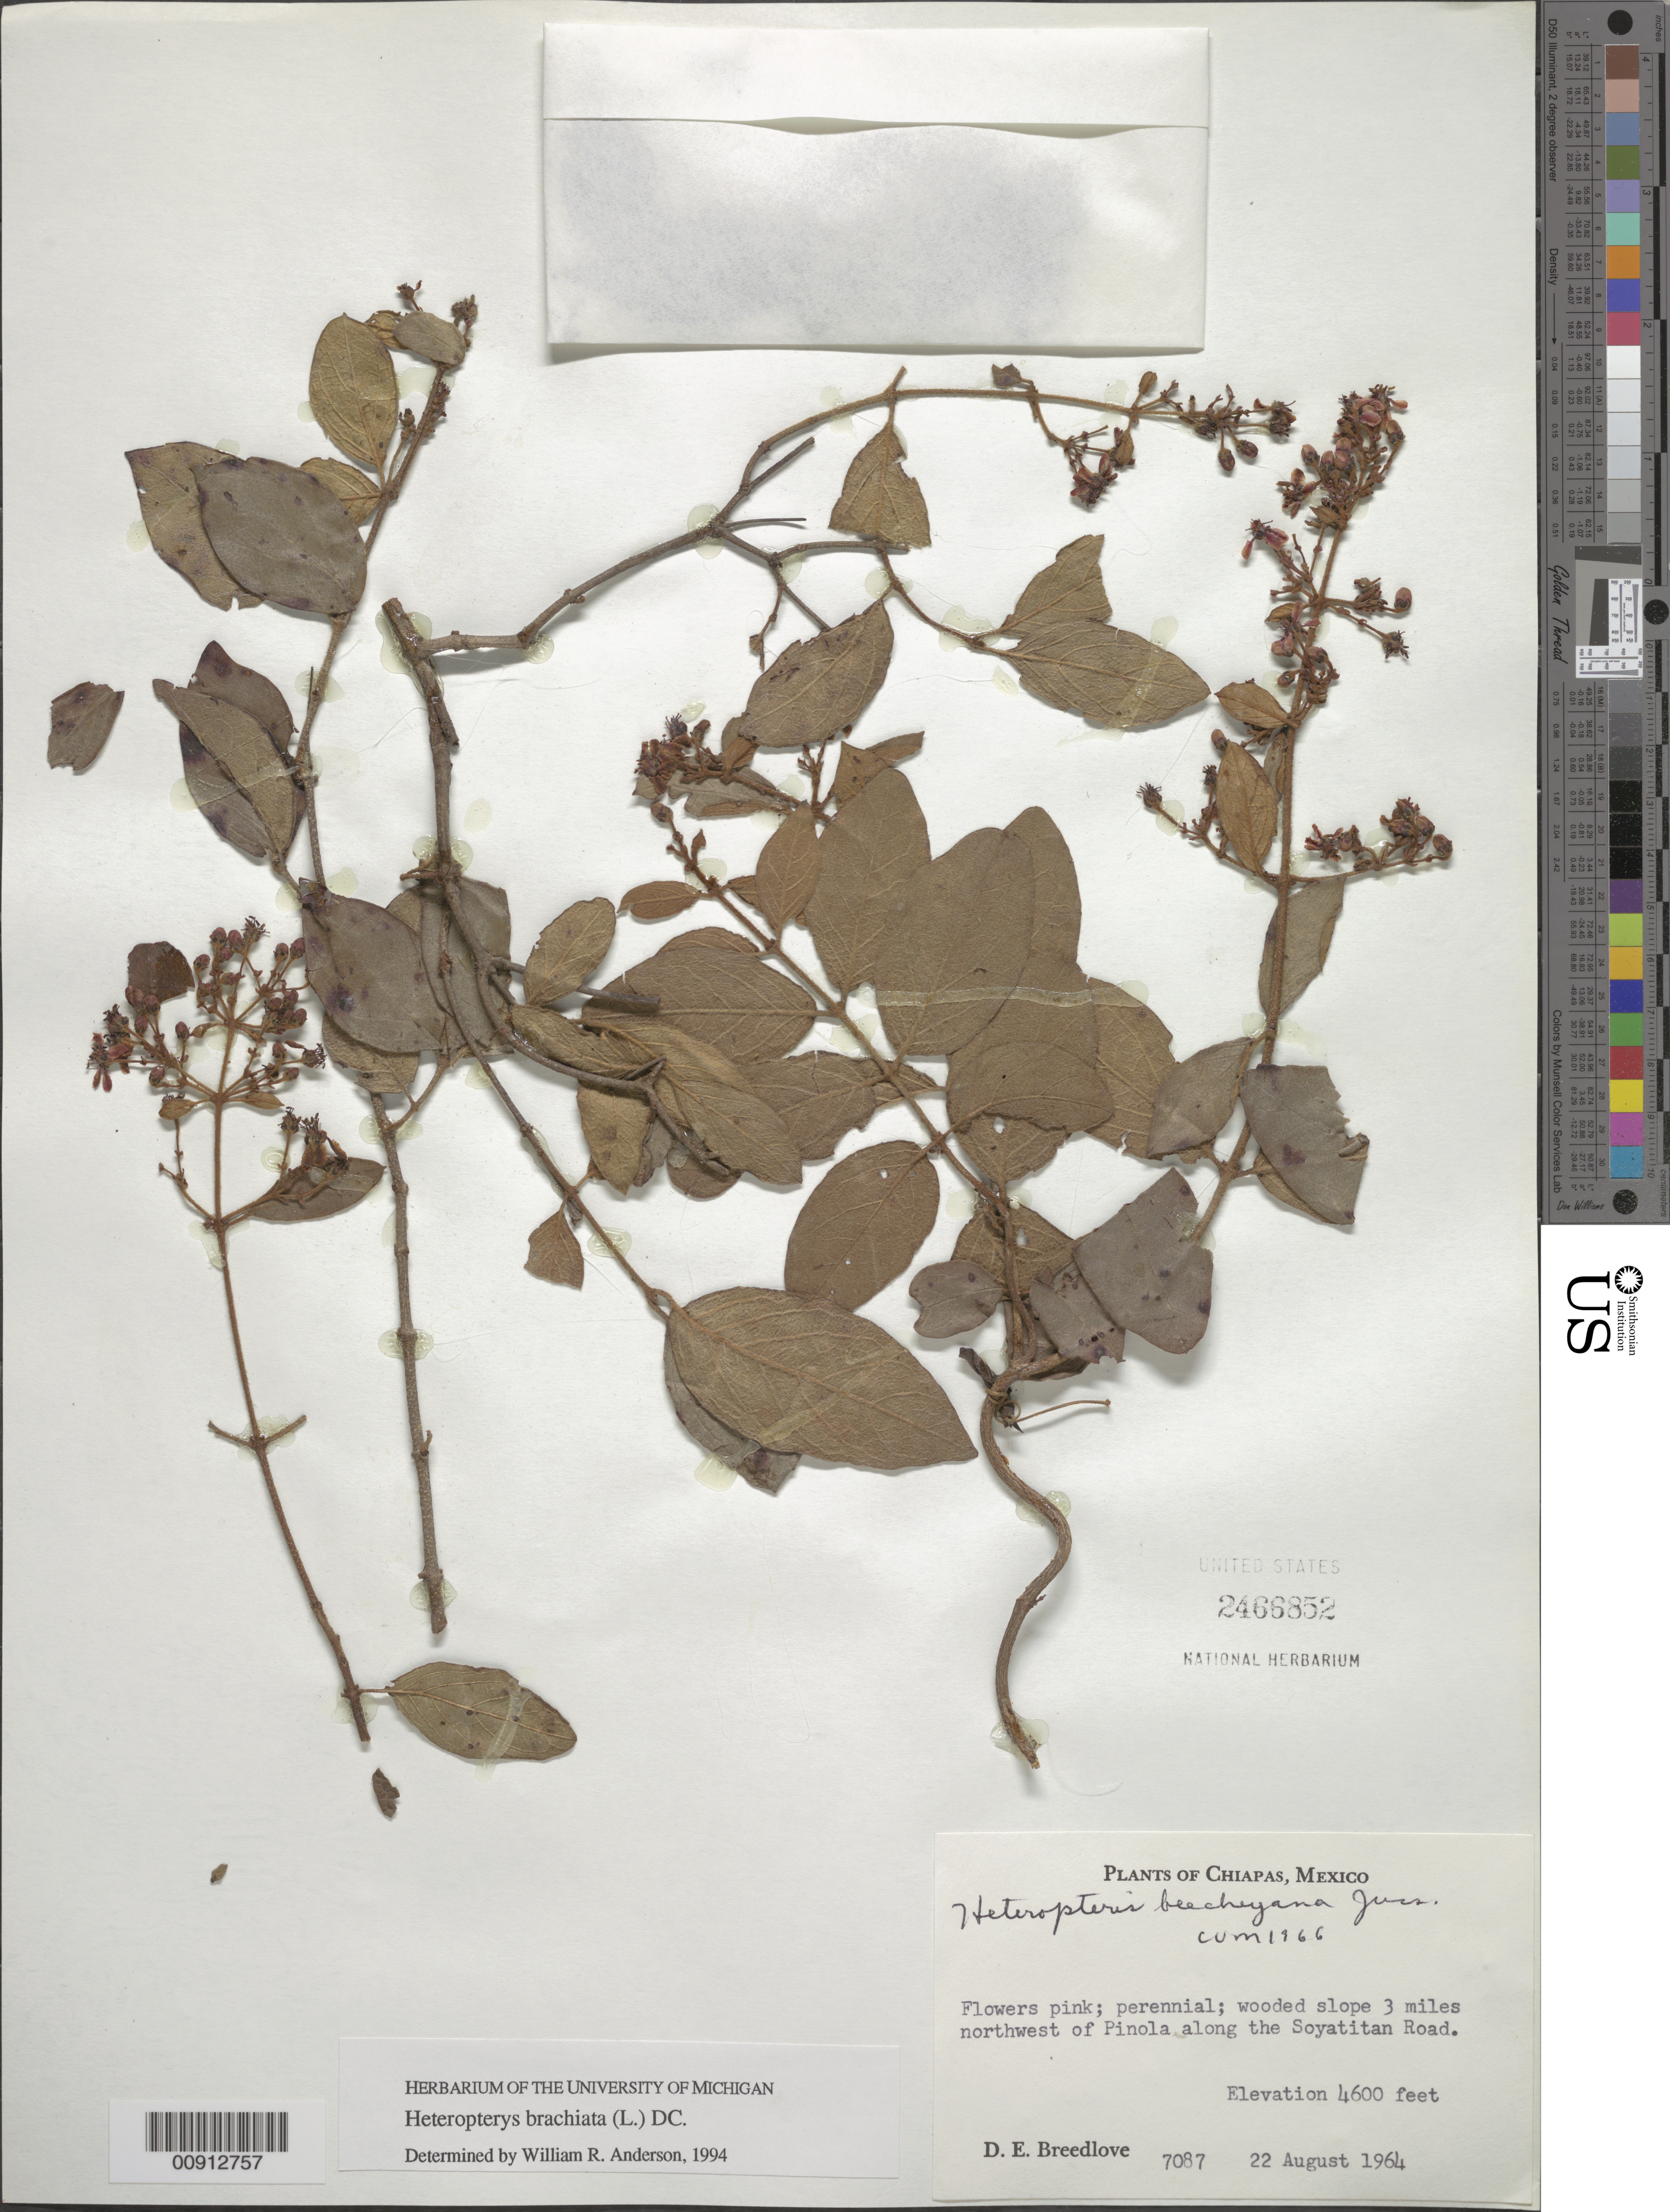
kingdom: Plantae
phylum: Tracheophyta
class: Magnoliopsida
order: Malpighiales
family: Malpighiaceae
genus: Heteropterys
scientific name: Heteropterys brachiata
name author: (L.) DC.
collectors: D. E. Breedlove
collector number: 7087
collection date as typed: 22 Aug 1964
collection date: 1964-08-22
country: Mexico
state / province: Chiapas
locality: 3 miles northwest of Pinola along the Soyatitan Road, Chiapas.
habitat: Wooded slope.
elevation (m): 1402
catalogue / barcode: US 2466852